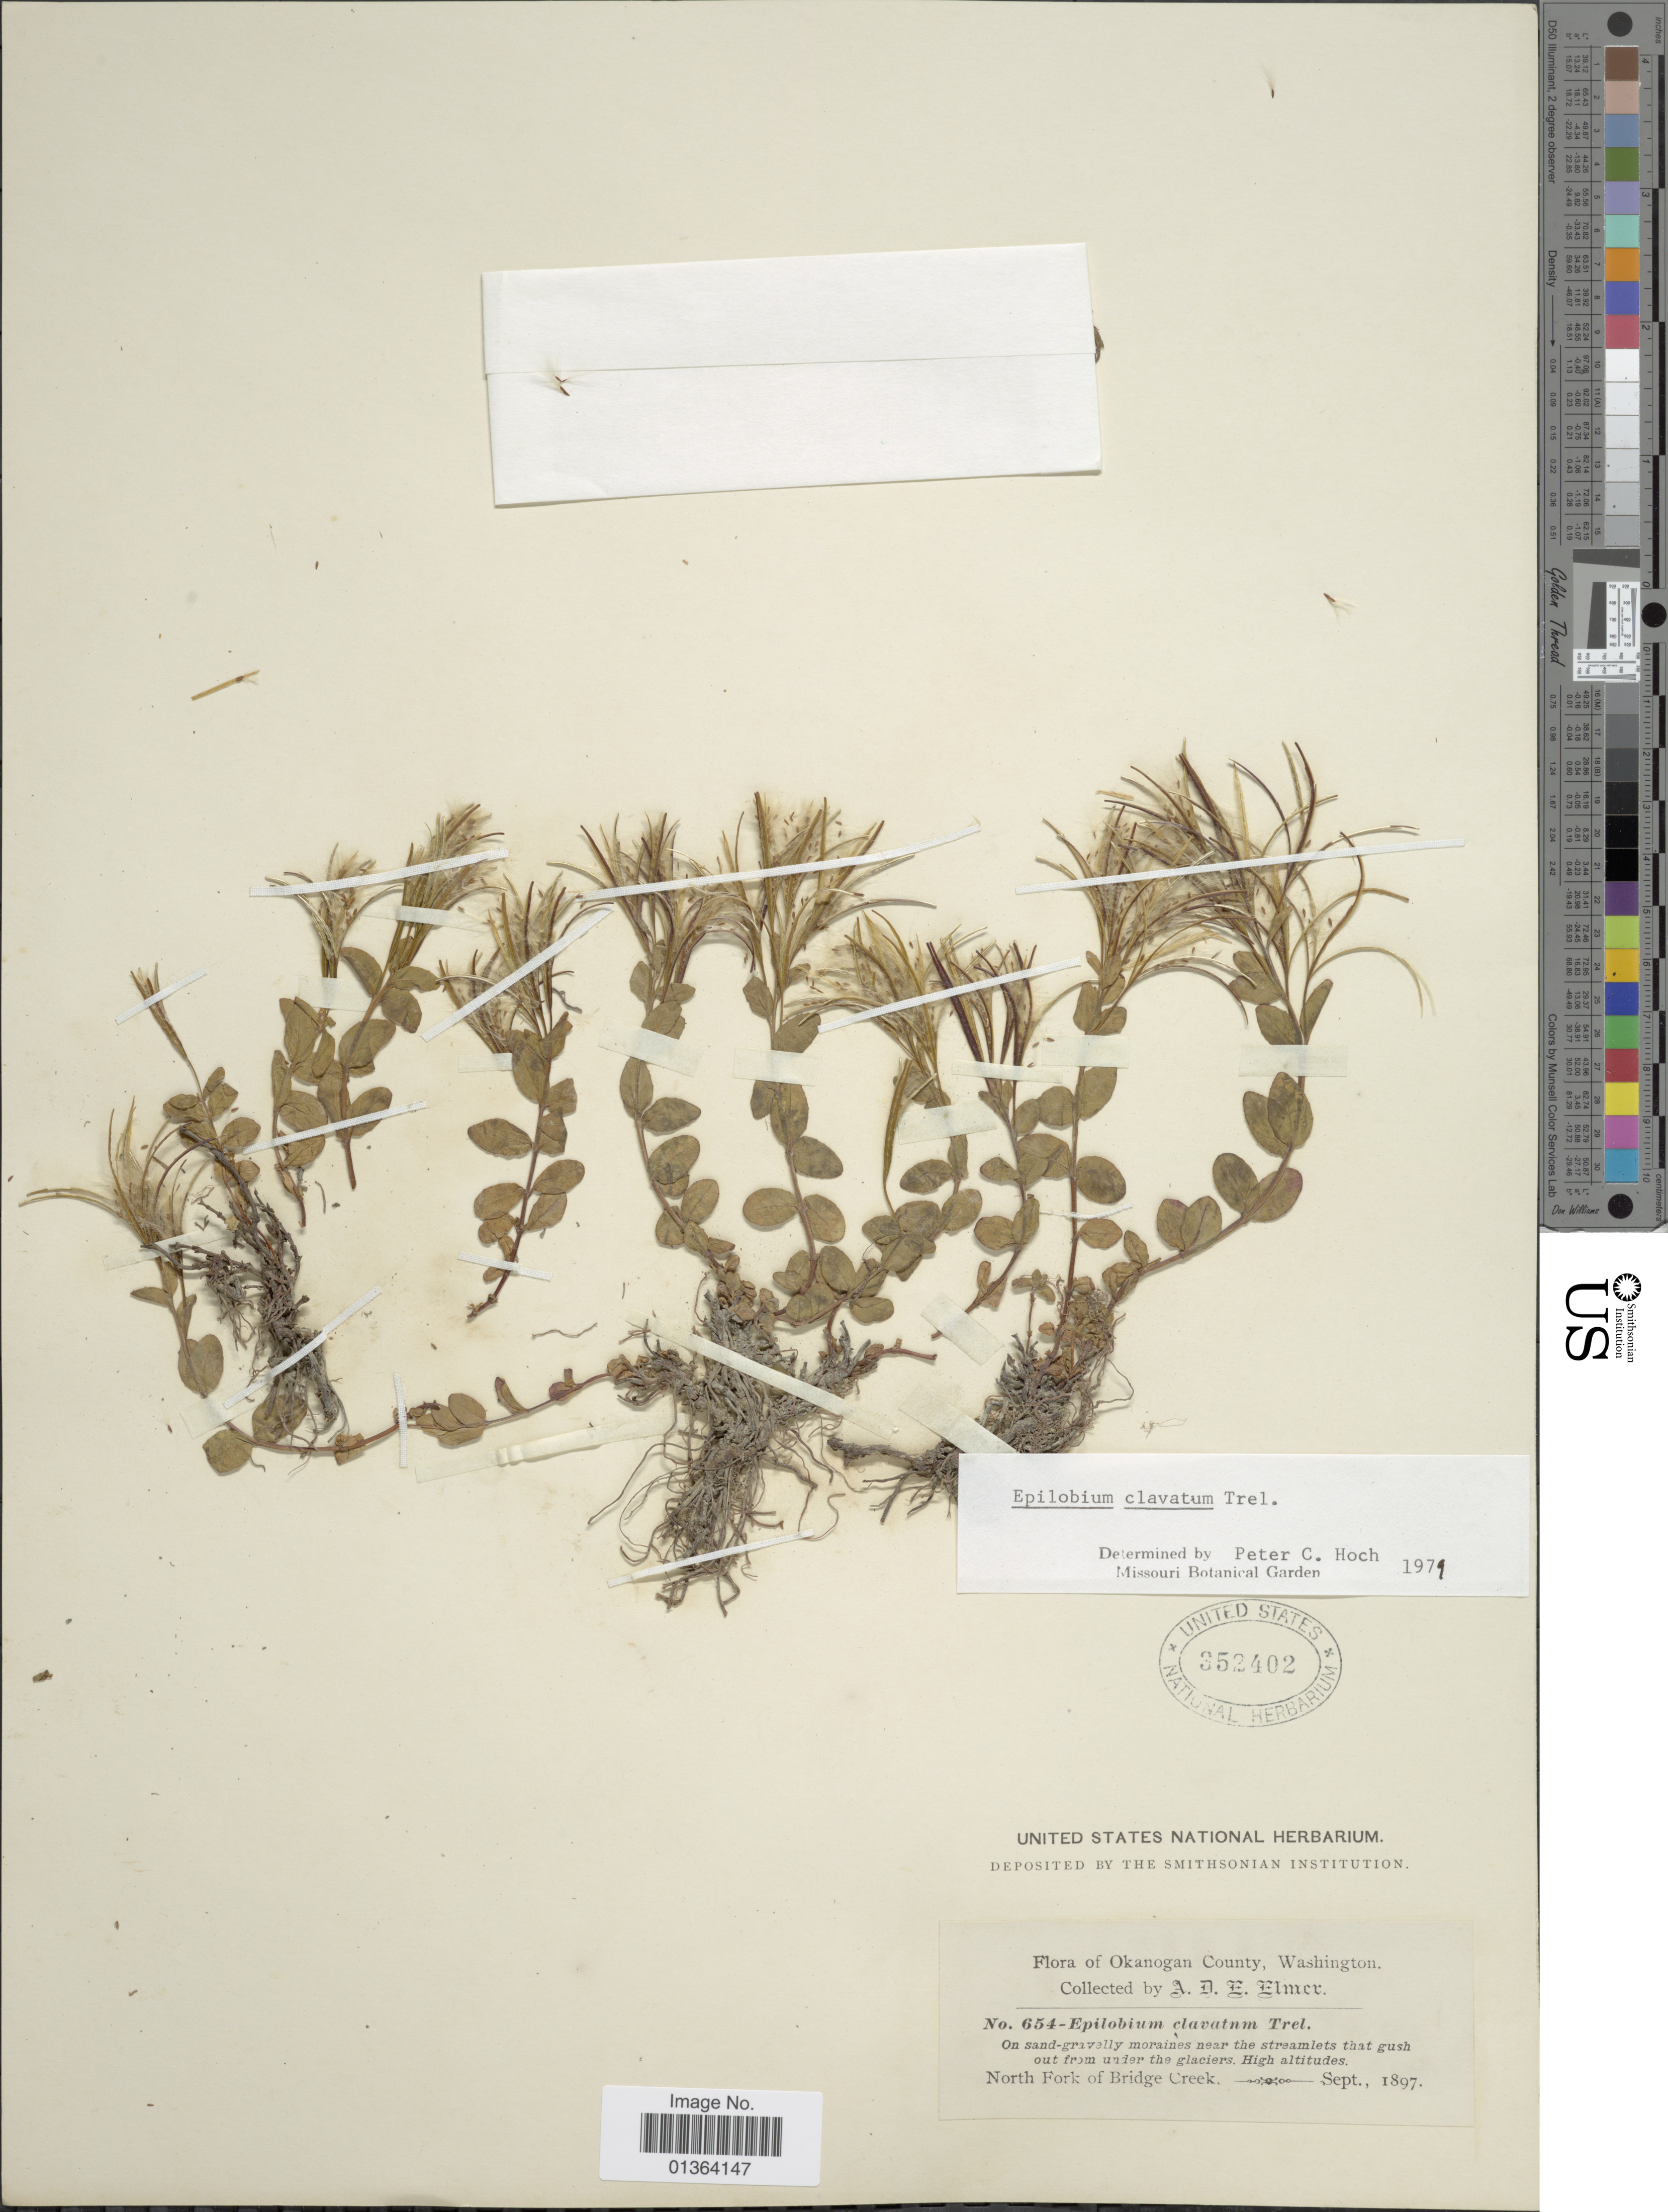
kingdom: Plantae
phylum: Tracheophyta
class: Magnoliopsida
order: Myrtales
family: Onagraceae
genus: Epilobium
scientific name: Epilobium clavatum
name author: Hausskn.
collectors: A. D. E. Elmer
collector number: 654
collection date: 1897-09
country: United States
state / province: Washington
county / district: Okanogan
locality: Okanogan County. North Fork of Bridge Creek.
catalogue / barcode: US 352402